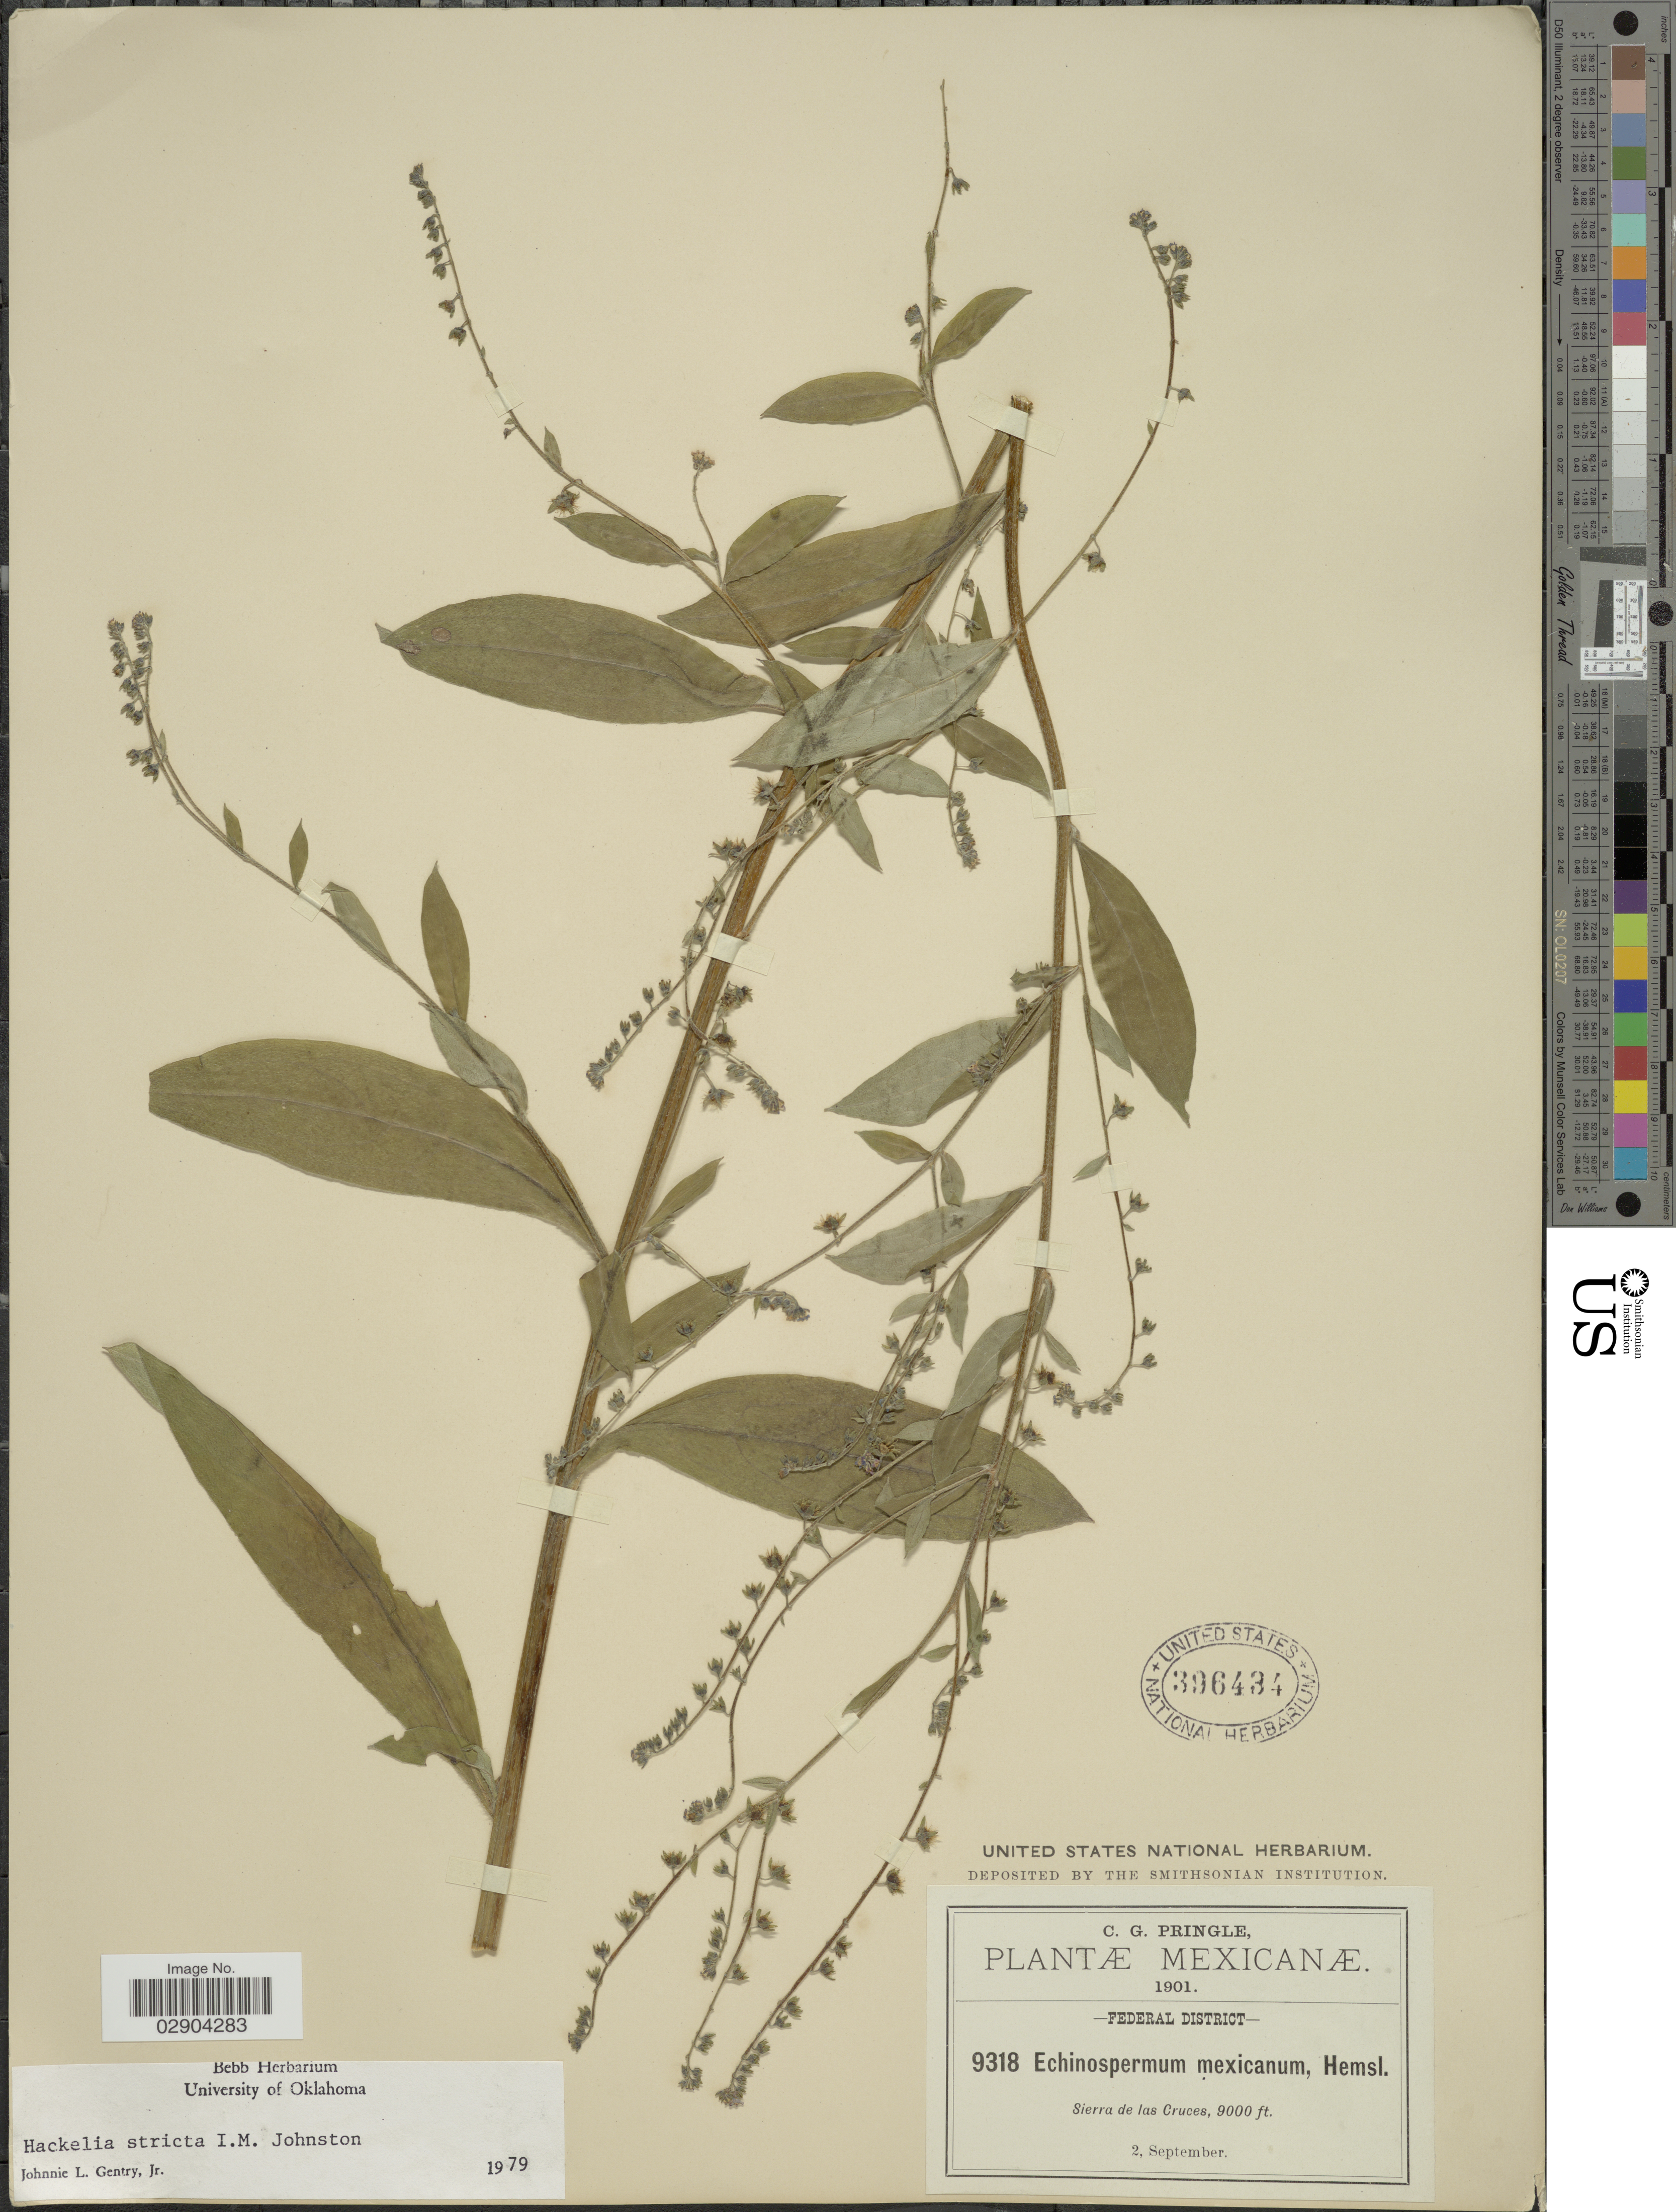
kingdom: Plantae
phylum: Tracheophyta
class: Magnoliopsida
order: Boraginales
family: Boraginaceae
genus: Hackelia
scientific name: Hackelia mexicana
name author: (Schltdl. & Cham.) I.M. Johnst.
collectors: C. G. Pringle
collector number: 9318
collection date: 1901-09-02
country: Mexico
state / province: Distrito Federal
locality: Federal District. Sierra de las Cruces.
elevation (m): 2743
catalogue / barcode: US 396434